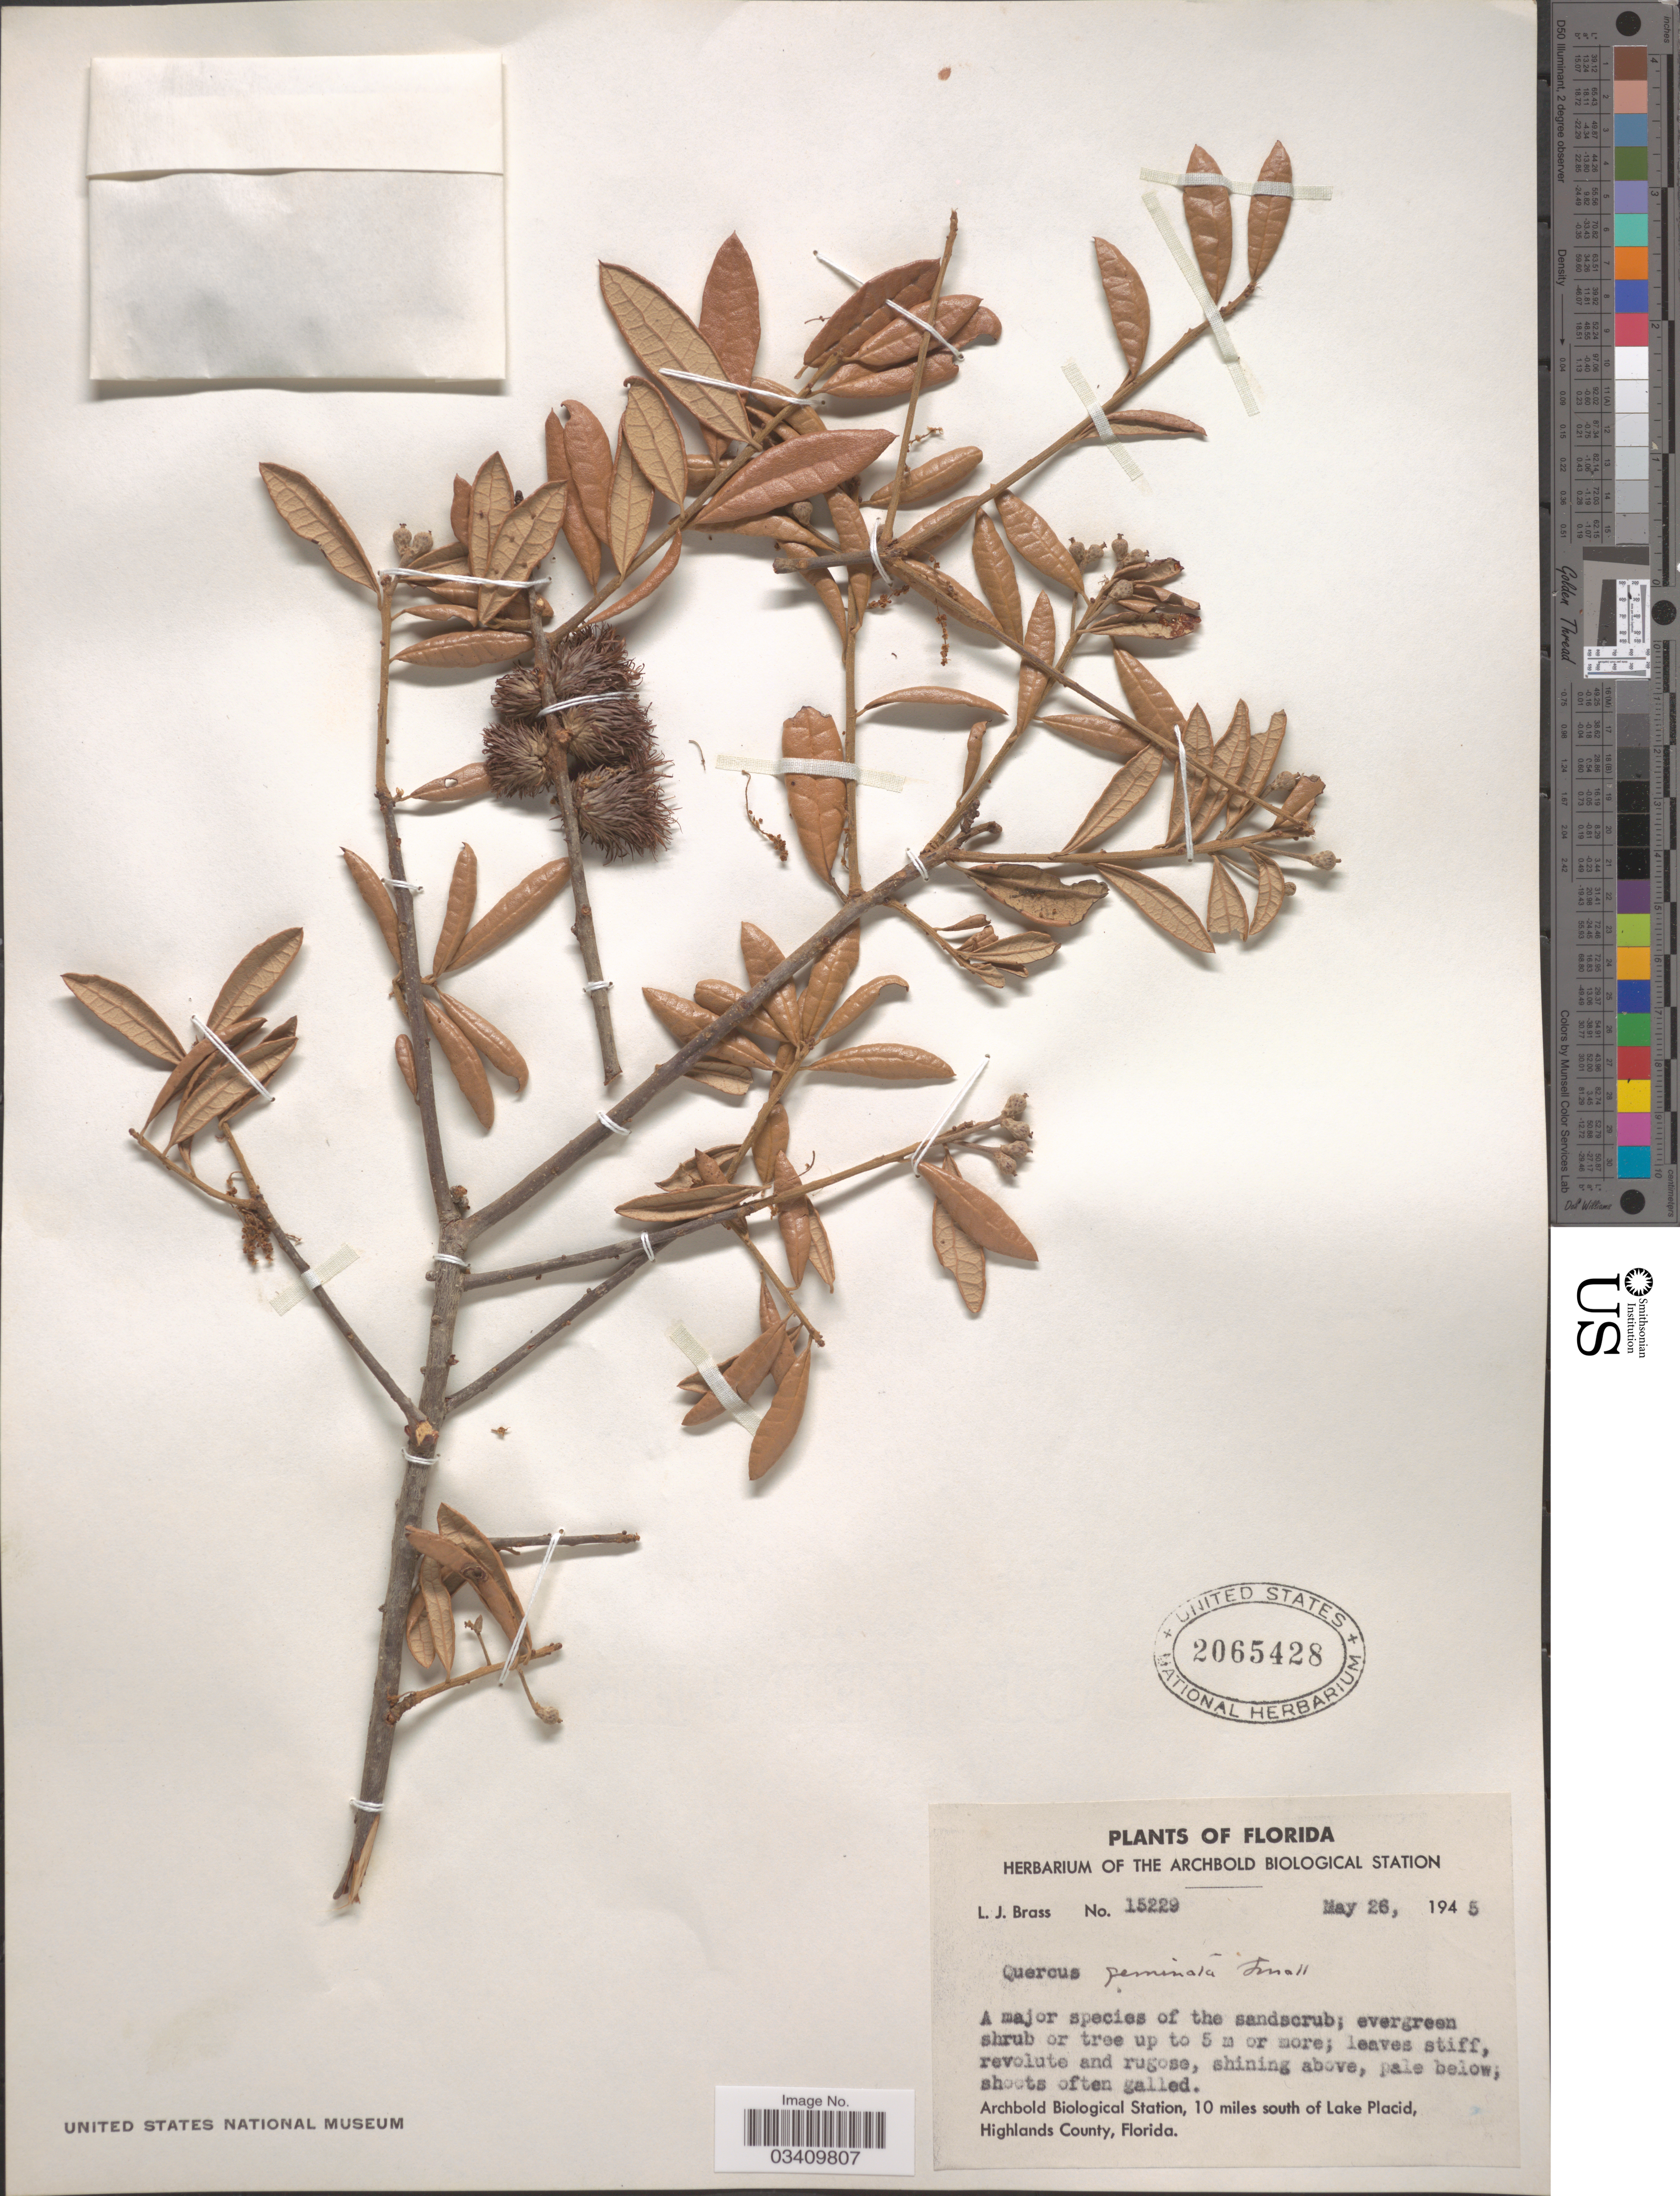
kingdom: Plantae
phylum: Tracheophyta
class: Magnoliopsida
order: Fagales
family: Fagaceae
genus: Quercus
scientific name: Quercus virginiana var. maritima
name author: (Michx.) Sarg.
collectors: L. J. Brass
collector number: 15229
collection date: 1945-05-26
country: United States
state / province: Florida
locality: Archbold Biological Station, 10 miles south of Lake Placid, Highlands County.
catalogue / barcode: US 2065428